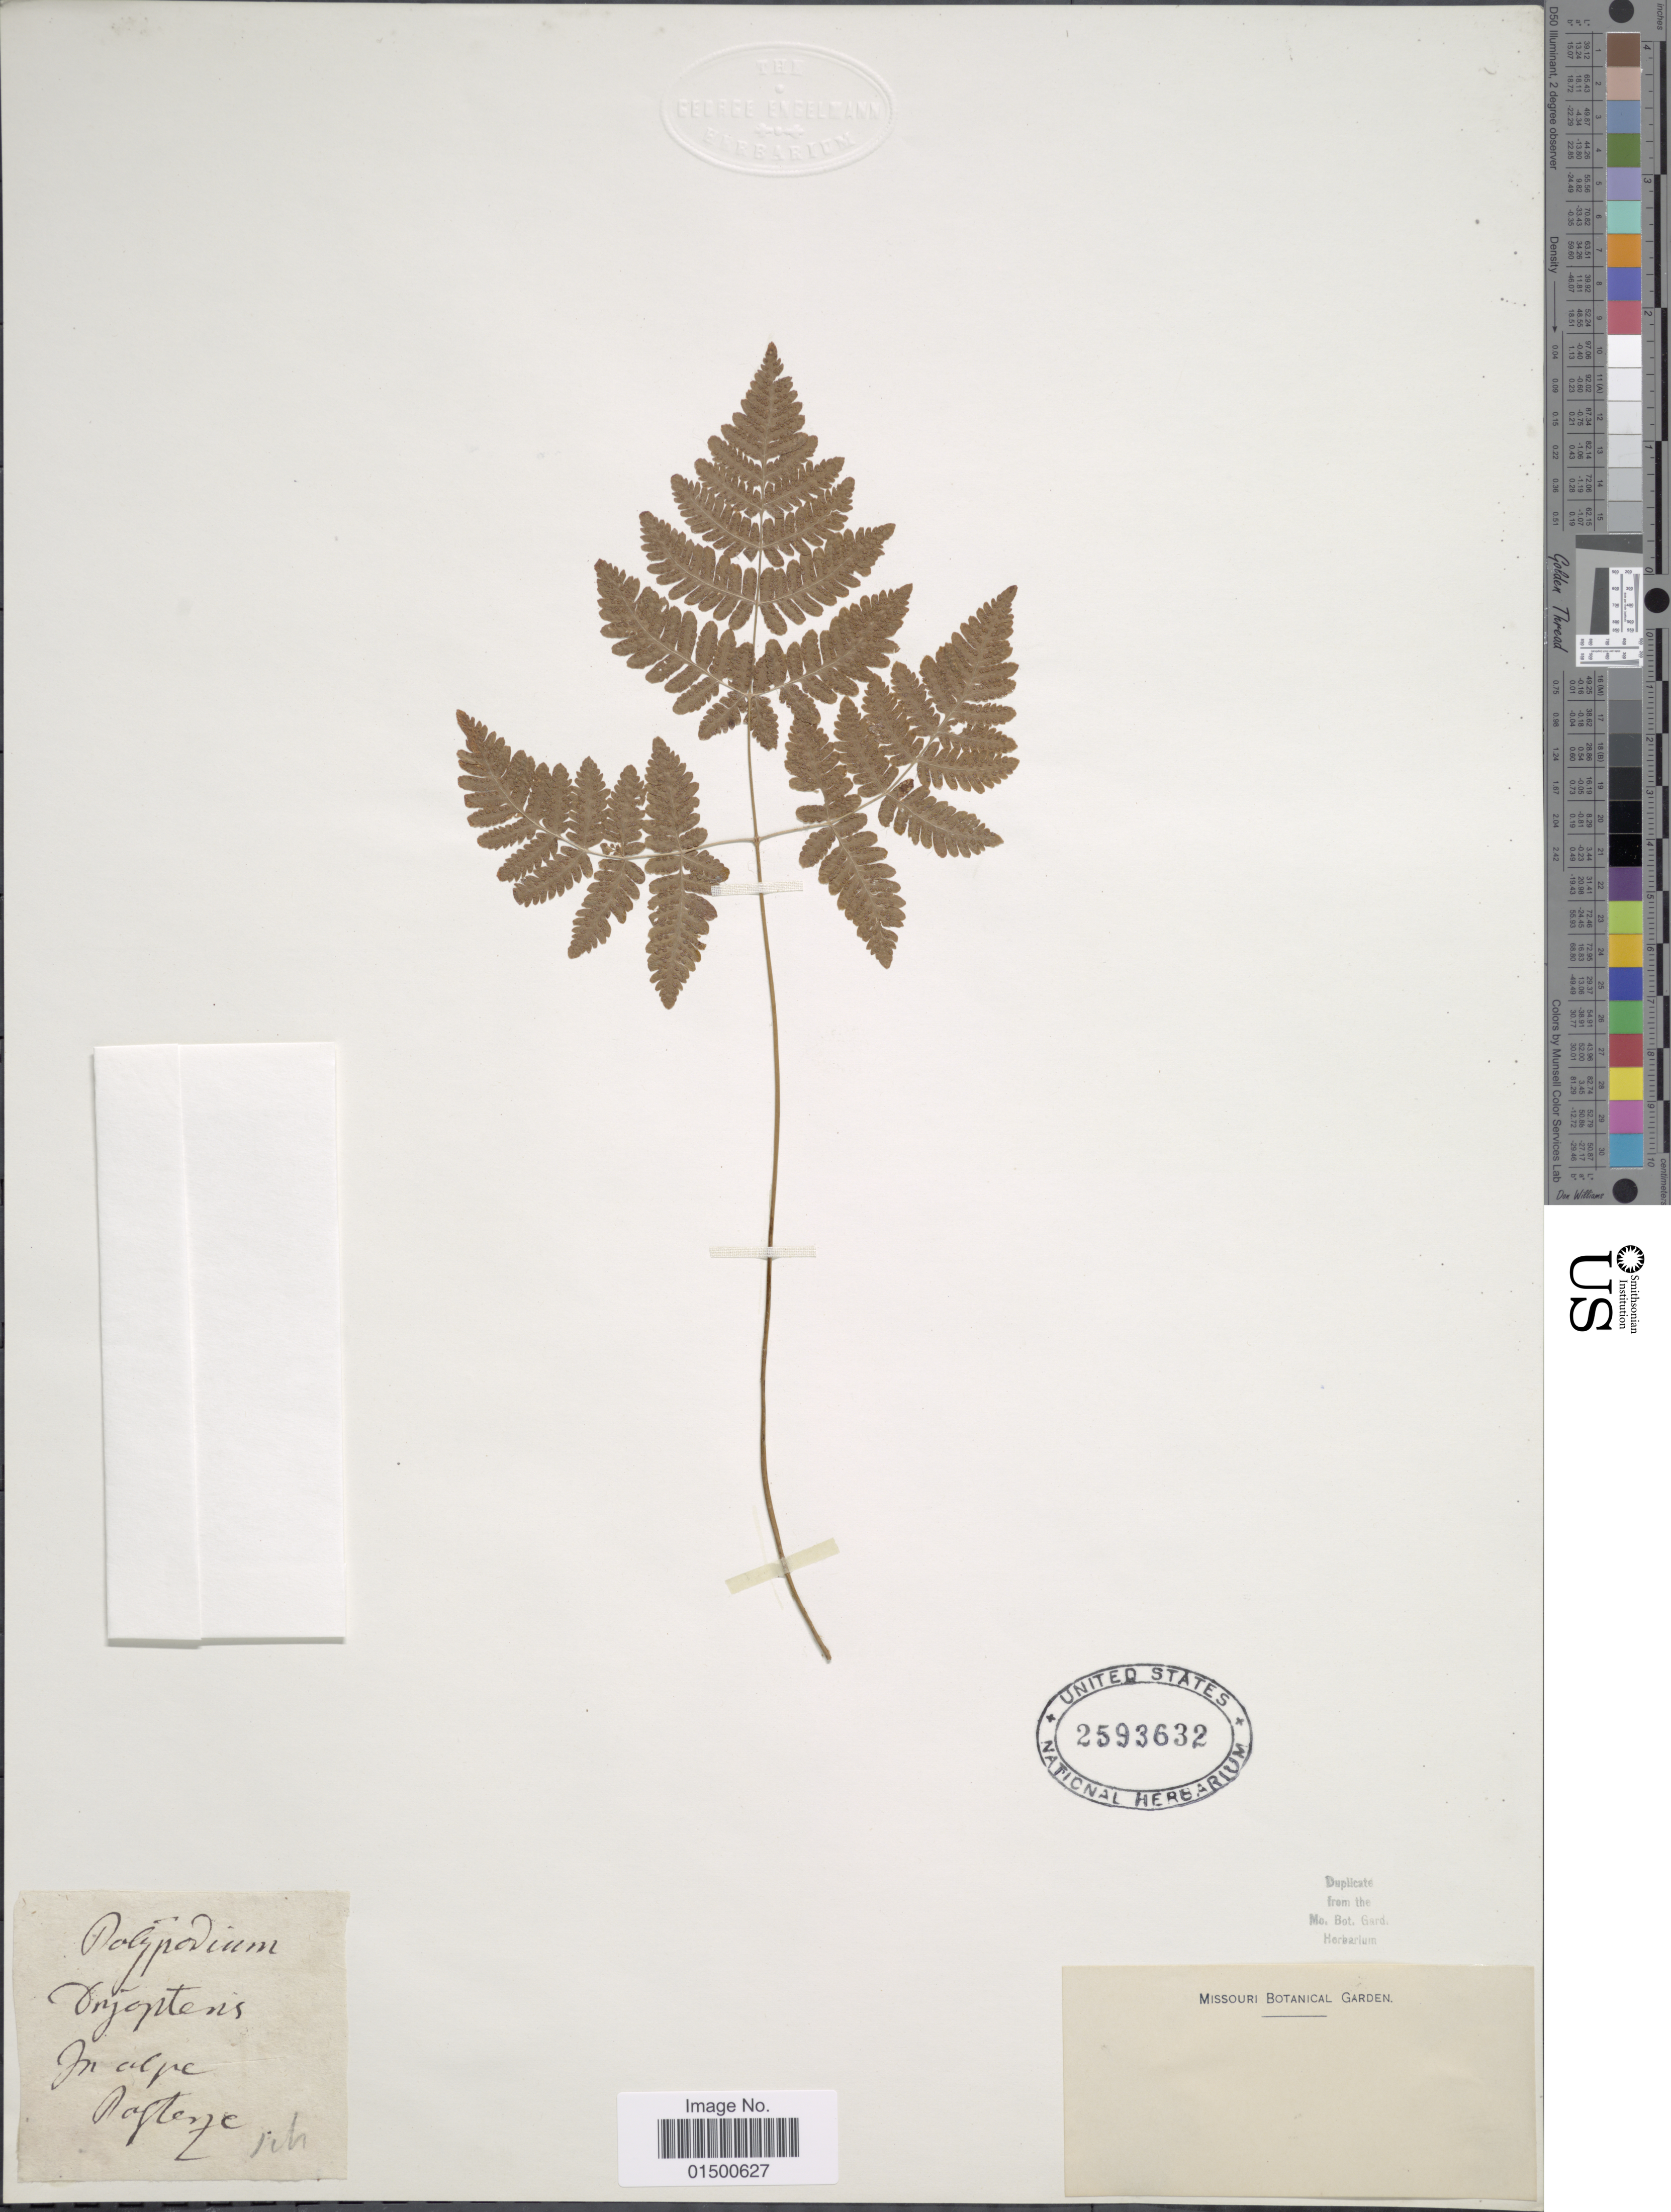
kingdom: Plantae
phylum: Tracheophyta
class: Polypodiopsida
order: Polypodiales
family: Cystopteridaceae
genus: Gymnocarpium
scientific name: Gymnocarpium disjunctum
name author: (Rupr.) Ching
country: Austria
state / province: Karnten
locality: In alpe Pasterze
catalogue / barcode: US 2593632